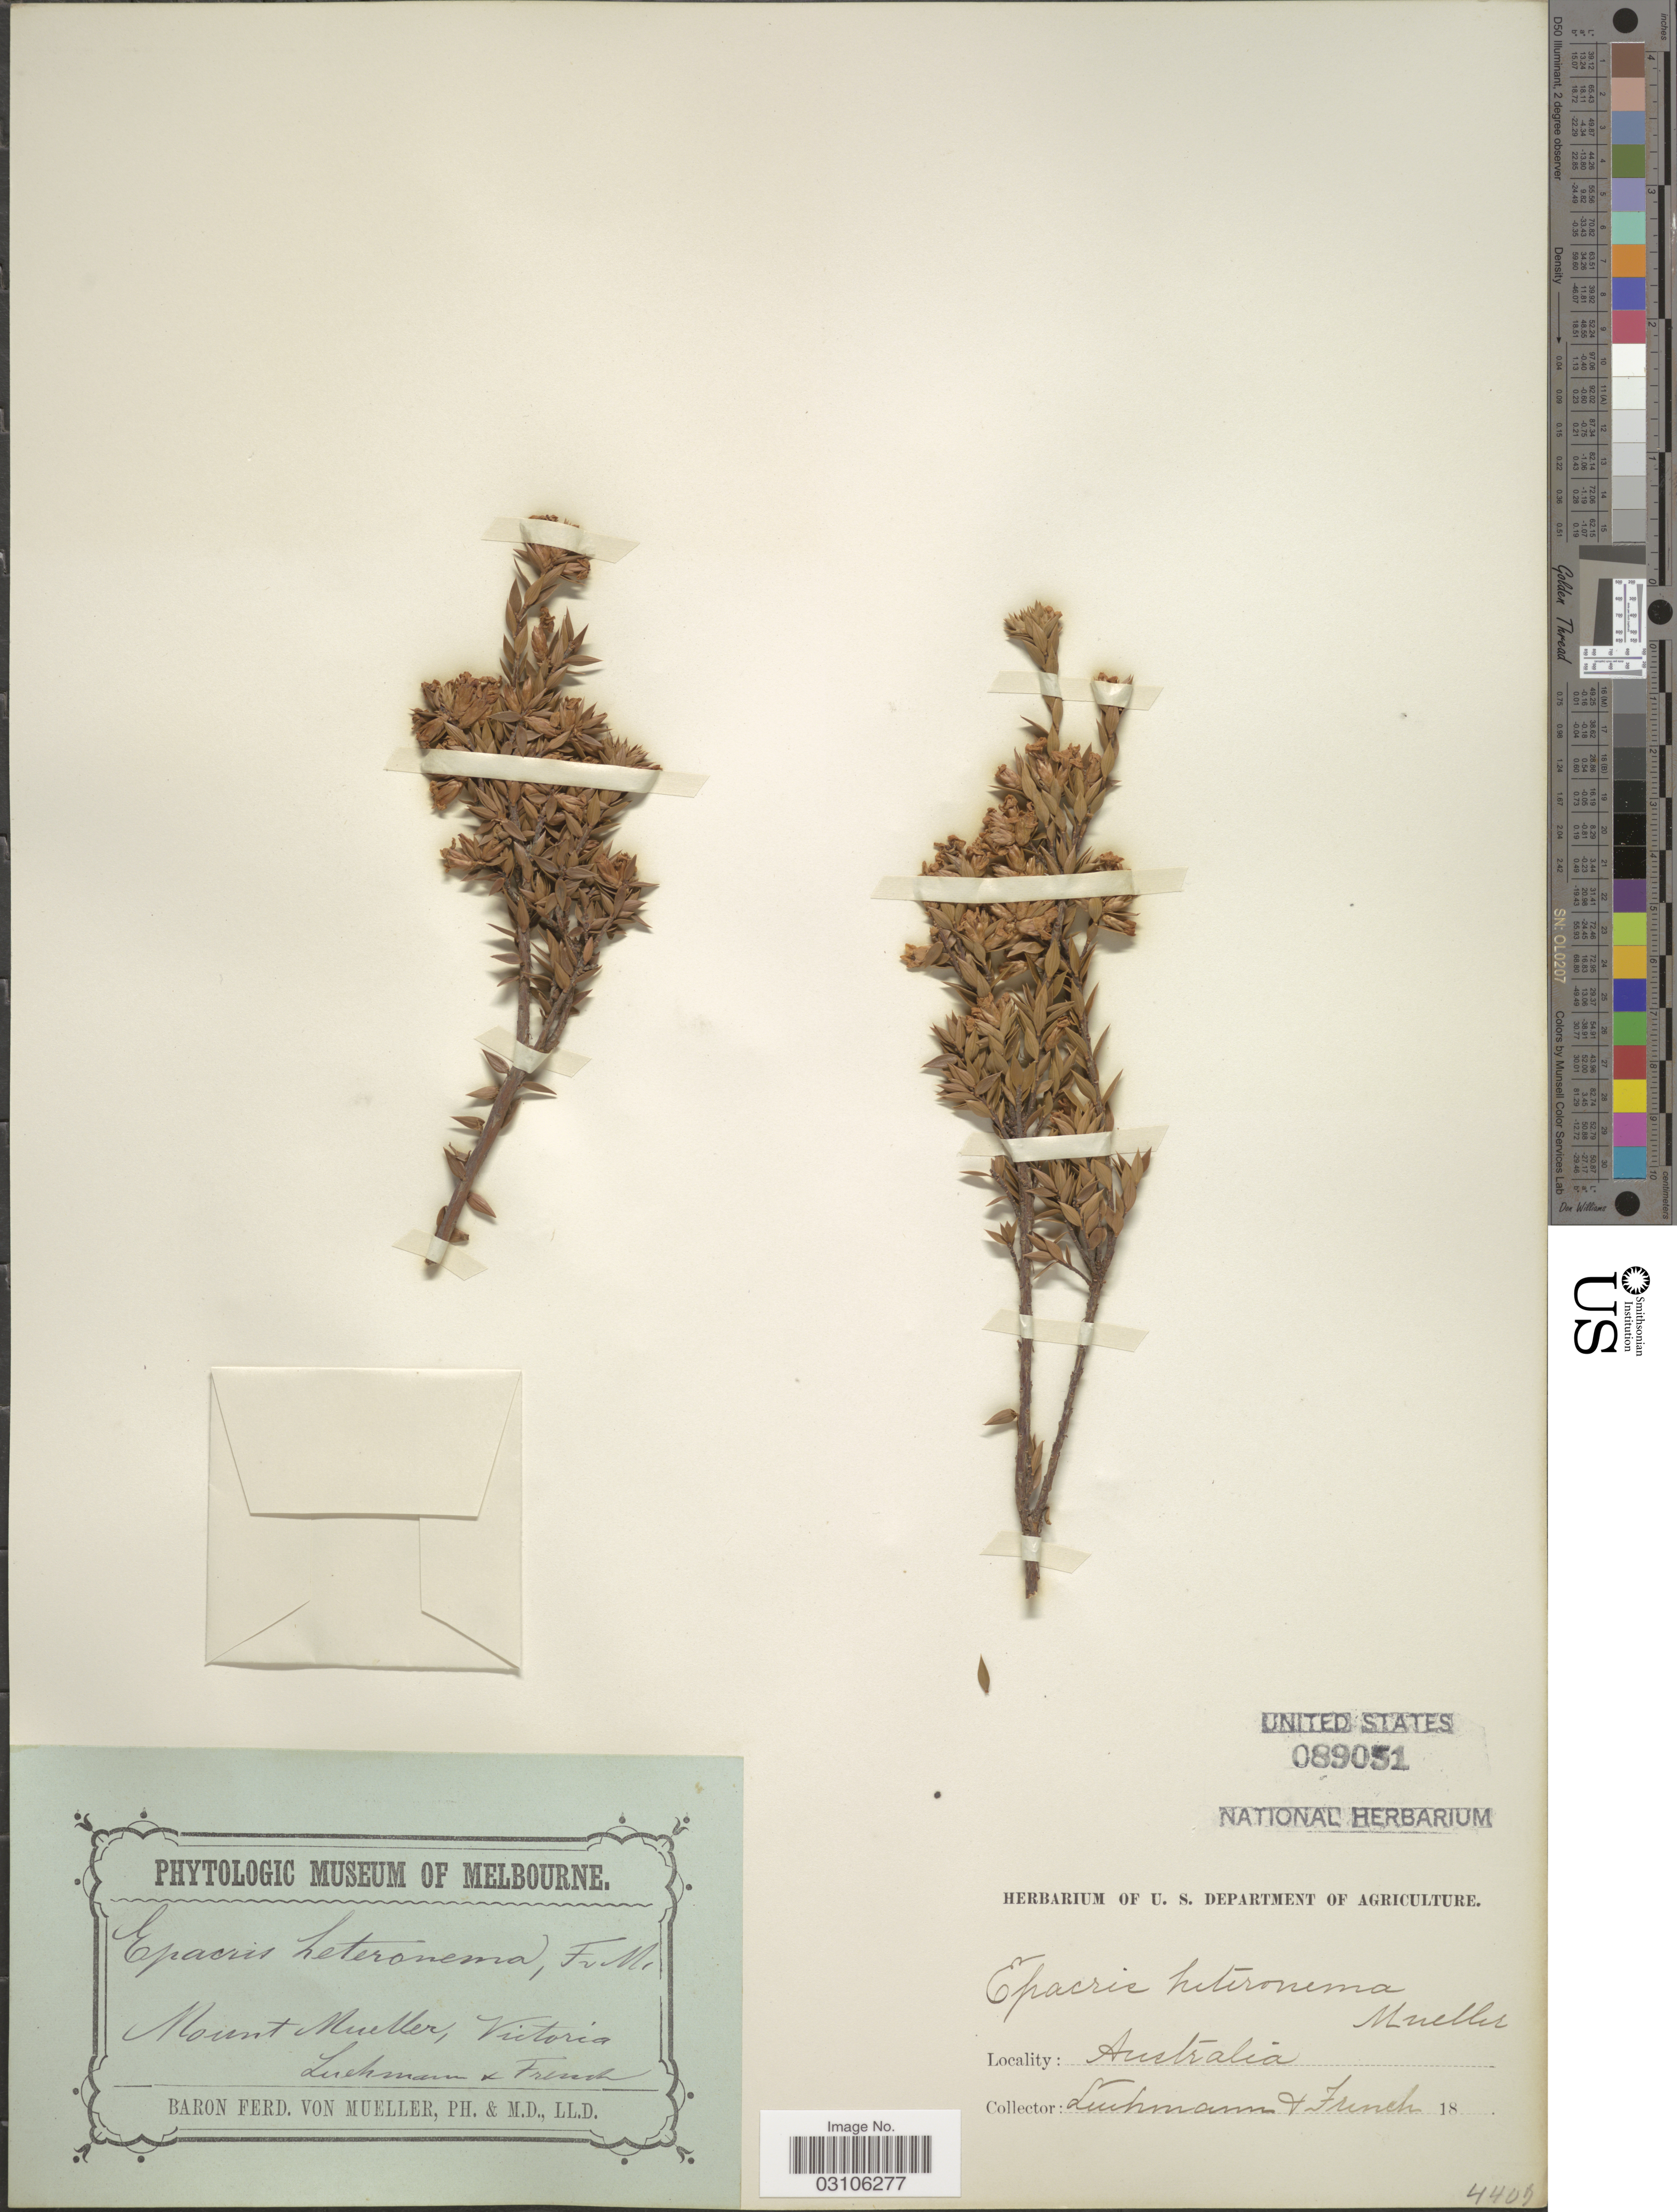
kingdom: Plantae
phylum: Tracheophyta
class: Magnoliopsida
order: Ericales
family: Ericaceae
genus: Epacris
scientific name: Epacris heteronema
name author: Labill.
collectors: Luchmann & French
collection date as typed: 18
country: Australia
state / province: Victoria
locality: Mount Mueller, Victoria.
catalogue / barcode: US 89051